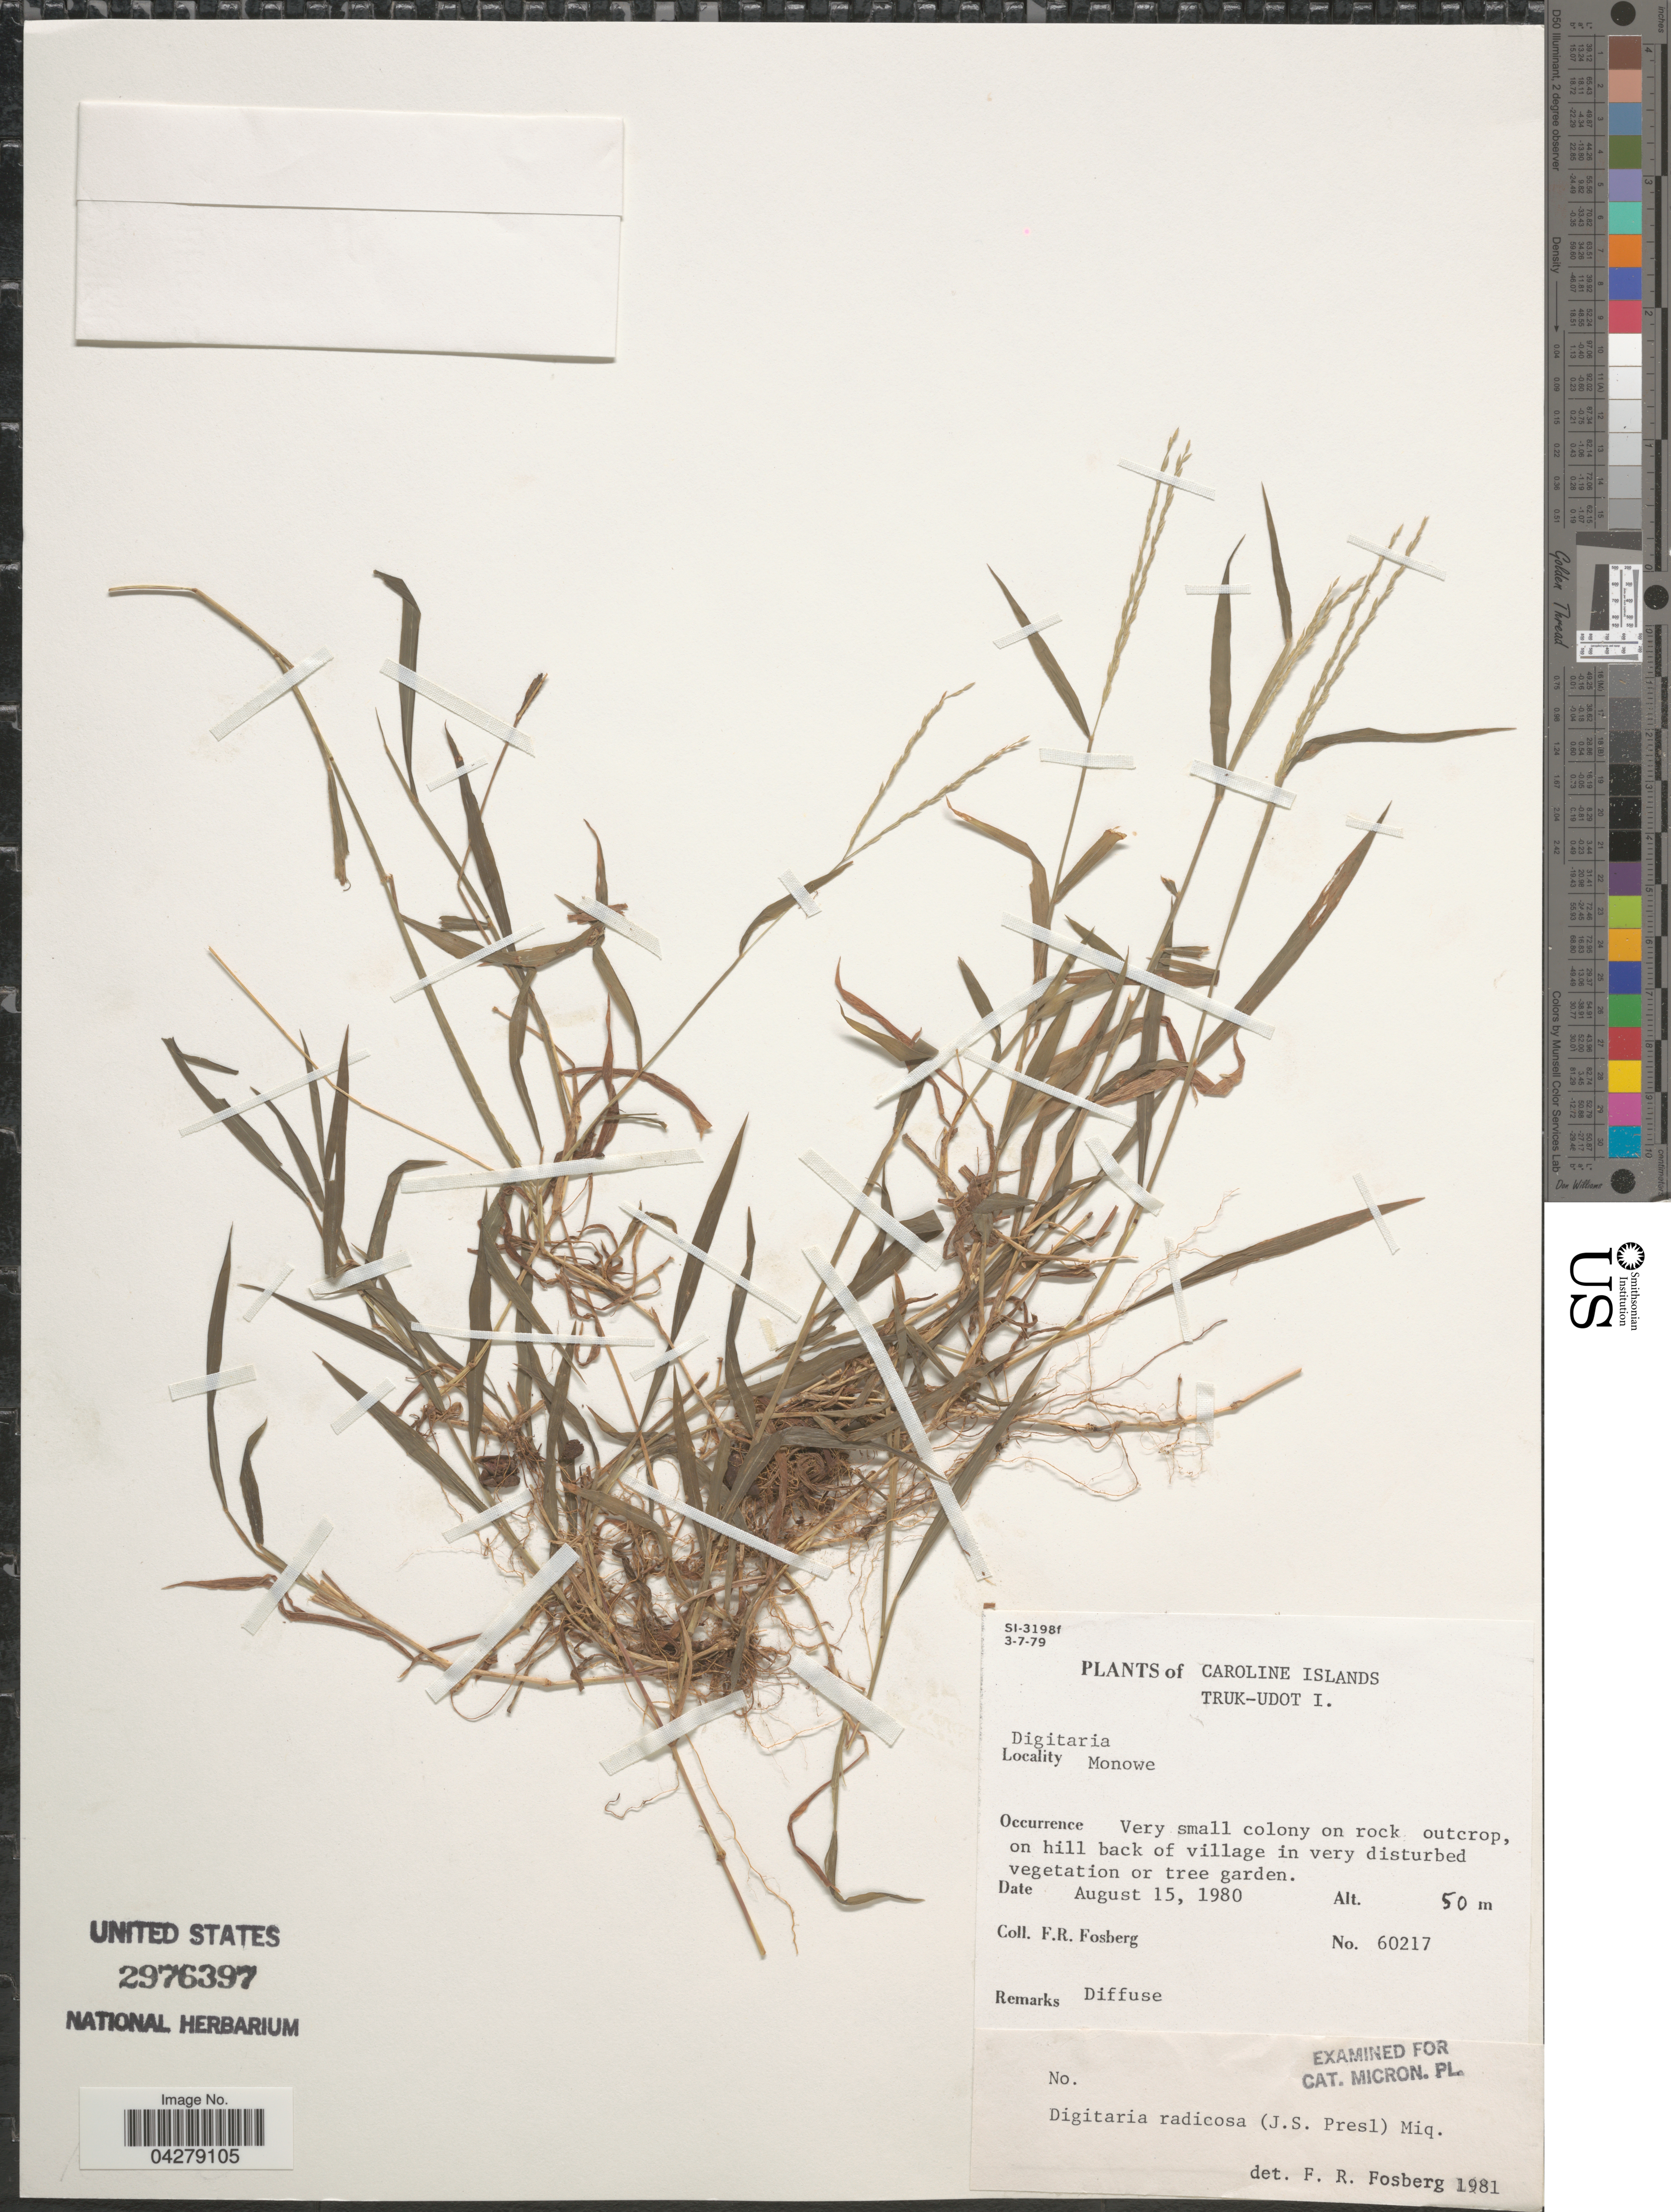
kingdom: Plantae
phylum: Tracheophyta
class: Liliopsida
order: Poales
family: Poaceae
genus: Digitaria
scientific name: Digitaria radicosa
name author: (J. Presl) Miq.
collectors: F. R. Fosberg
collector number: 60217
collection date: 1980-08-15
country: Micronesia, Federated States of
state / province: Truk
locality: Caroline Islands. Truck-Udot I. Monowe.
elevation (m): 50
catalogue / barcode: US 2976397